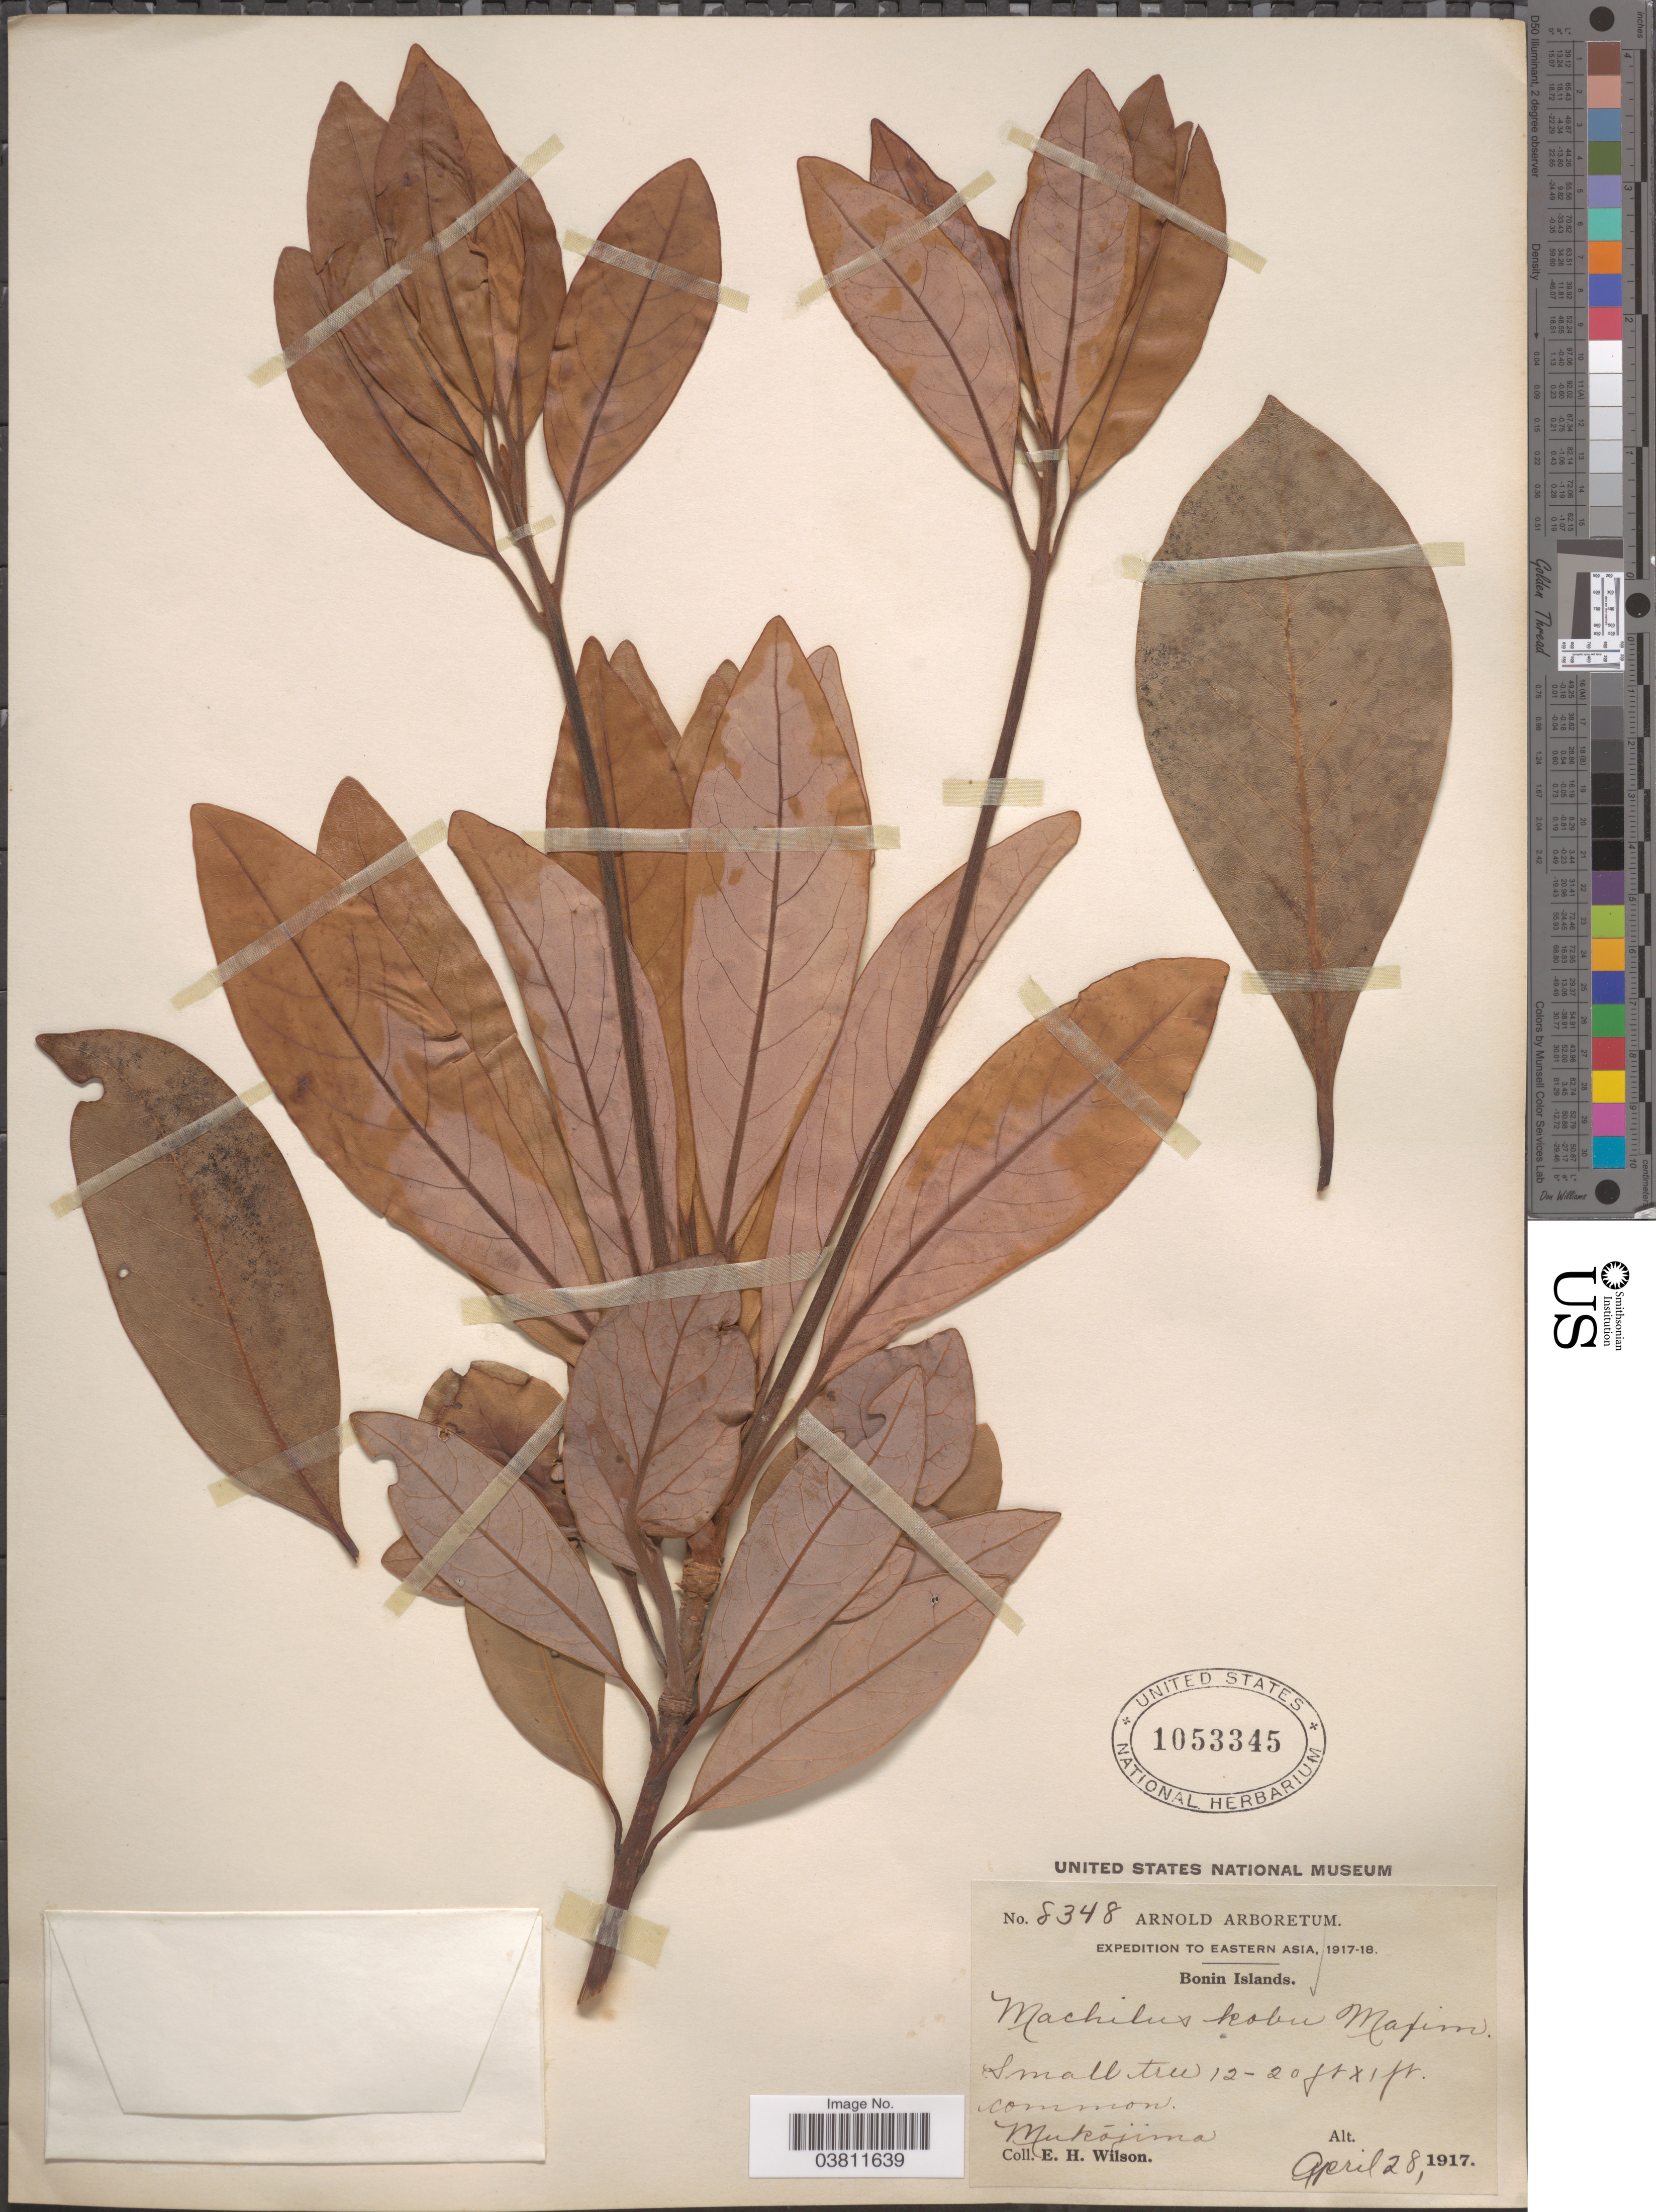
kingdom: Plantae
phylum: Tracheophyta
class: Magnoliopsida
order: Laurales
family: Lauraceae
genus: Machilus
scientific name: Machilus kobu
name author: Maxim.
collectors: E. Wilson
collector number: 8348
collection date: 1917-04-28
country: Japan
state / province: Tokyo, Federal City of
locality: Bonin Islands. Makójima.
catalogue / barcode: US 1053345